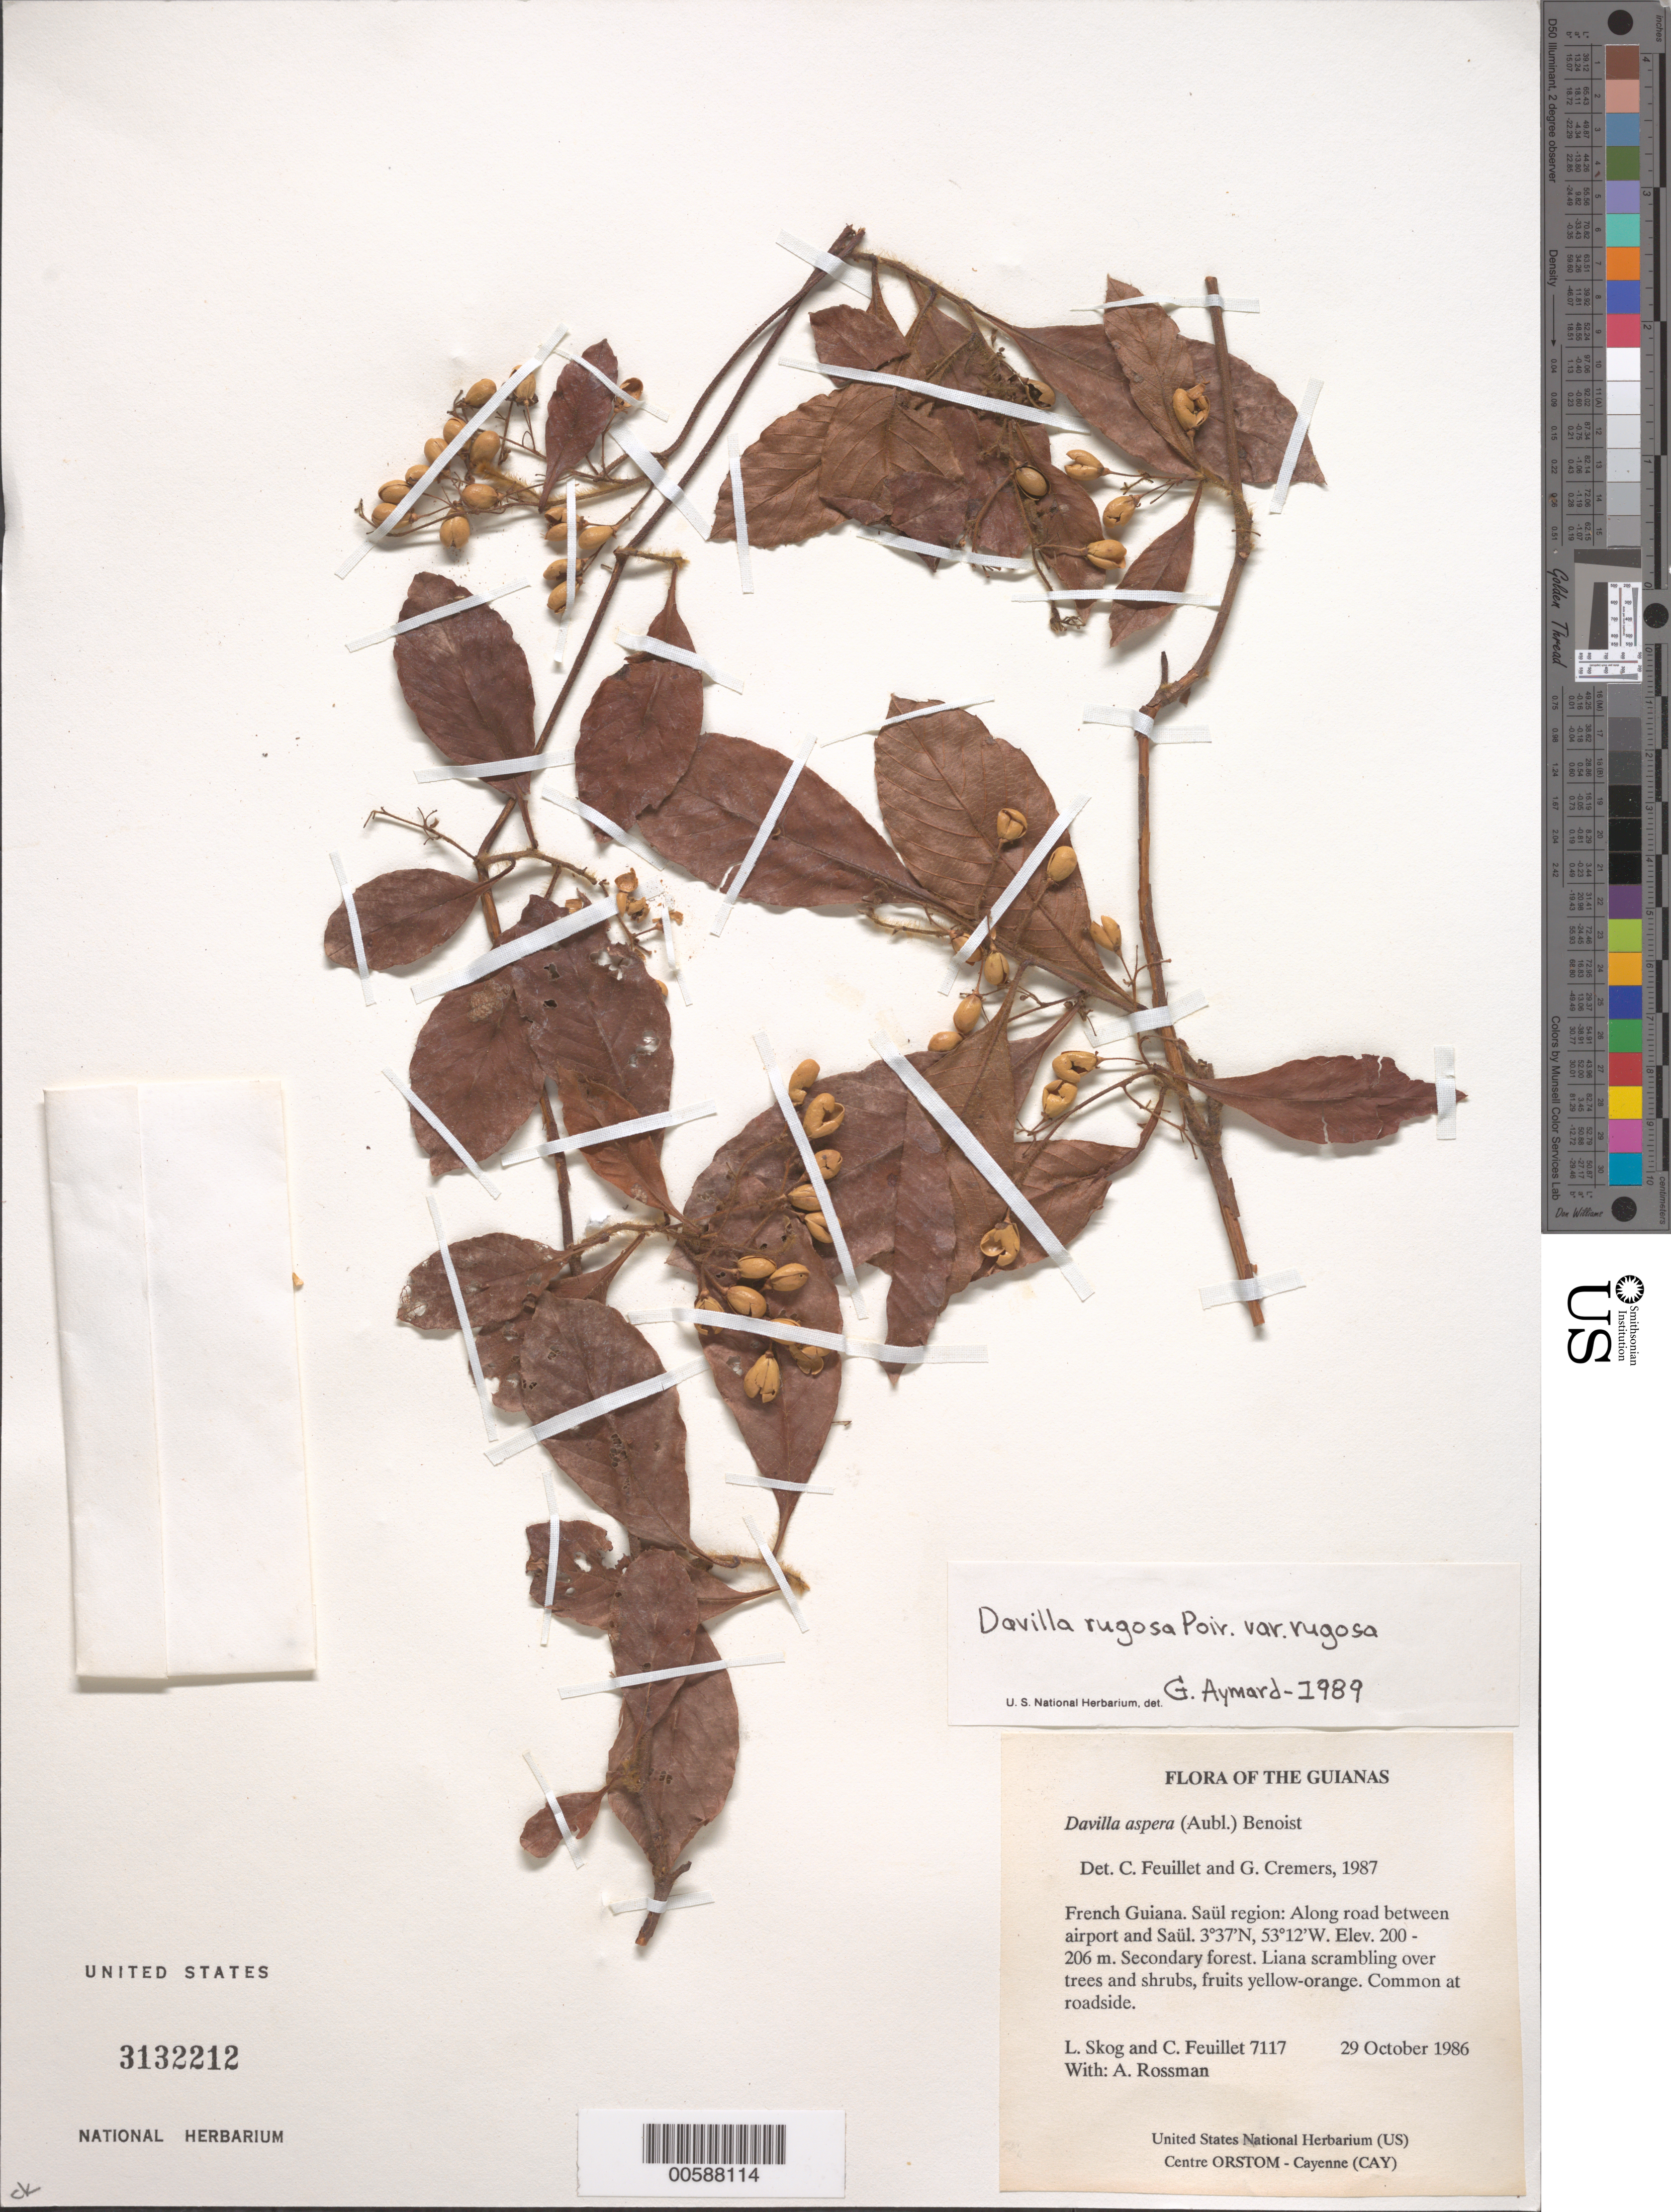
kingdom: Plantae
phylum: Tracheophyta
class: Magnoliopsida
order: Dilleniales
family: Dilleniaceae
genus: Davilla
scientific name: Davilla rugosa var. rugosa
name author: Poir.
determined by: Aymard C., G. A., (PORT), Univ. Nac. Exp. de los Llanos Ezequiel Zamora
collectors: L. E. Skog, C. Feuillet & A. Rossman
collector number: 7117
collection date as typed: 29 October 1986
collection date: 1986-10-29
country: French Guiana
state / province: Saint-Laurent-du-Maroni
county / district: Saül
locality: Along road between airport and Saül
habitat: Secondary forest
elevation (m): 200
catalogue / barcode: US 3132212